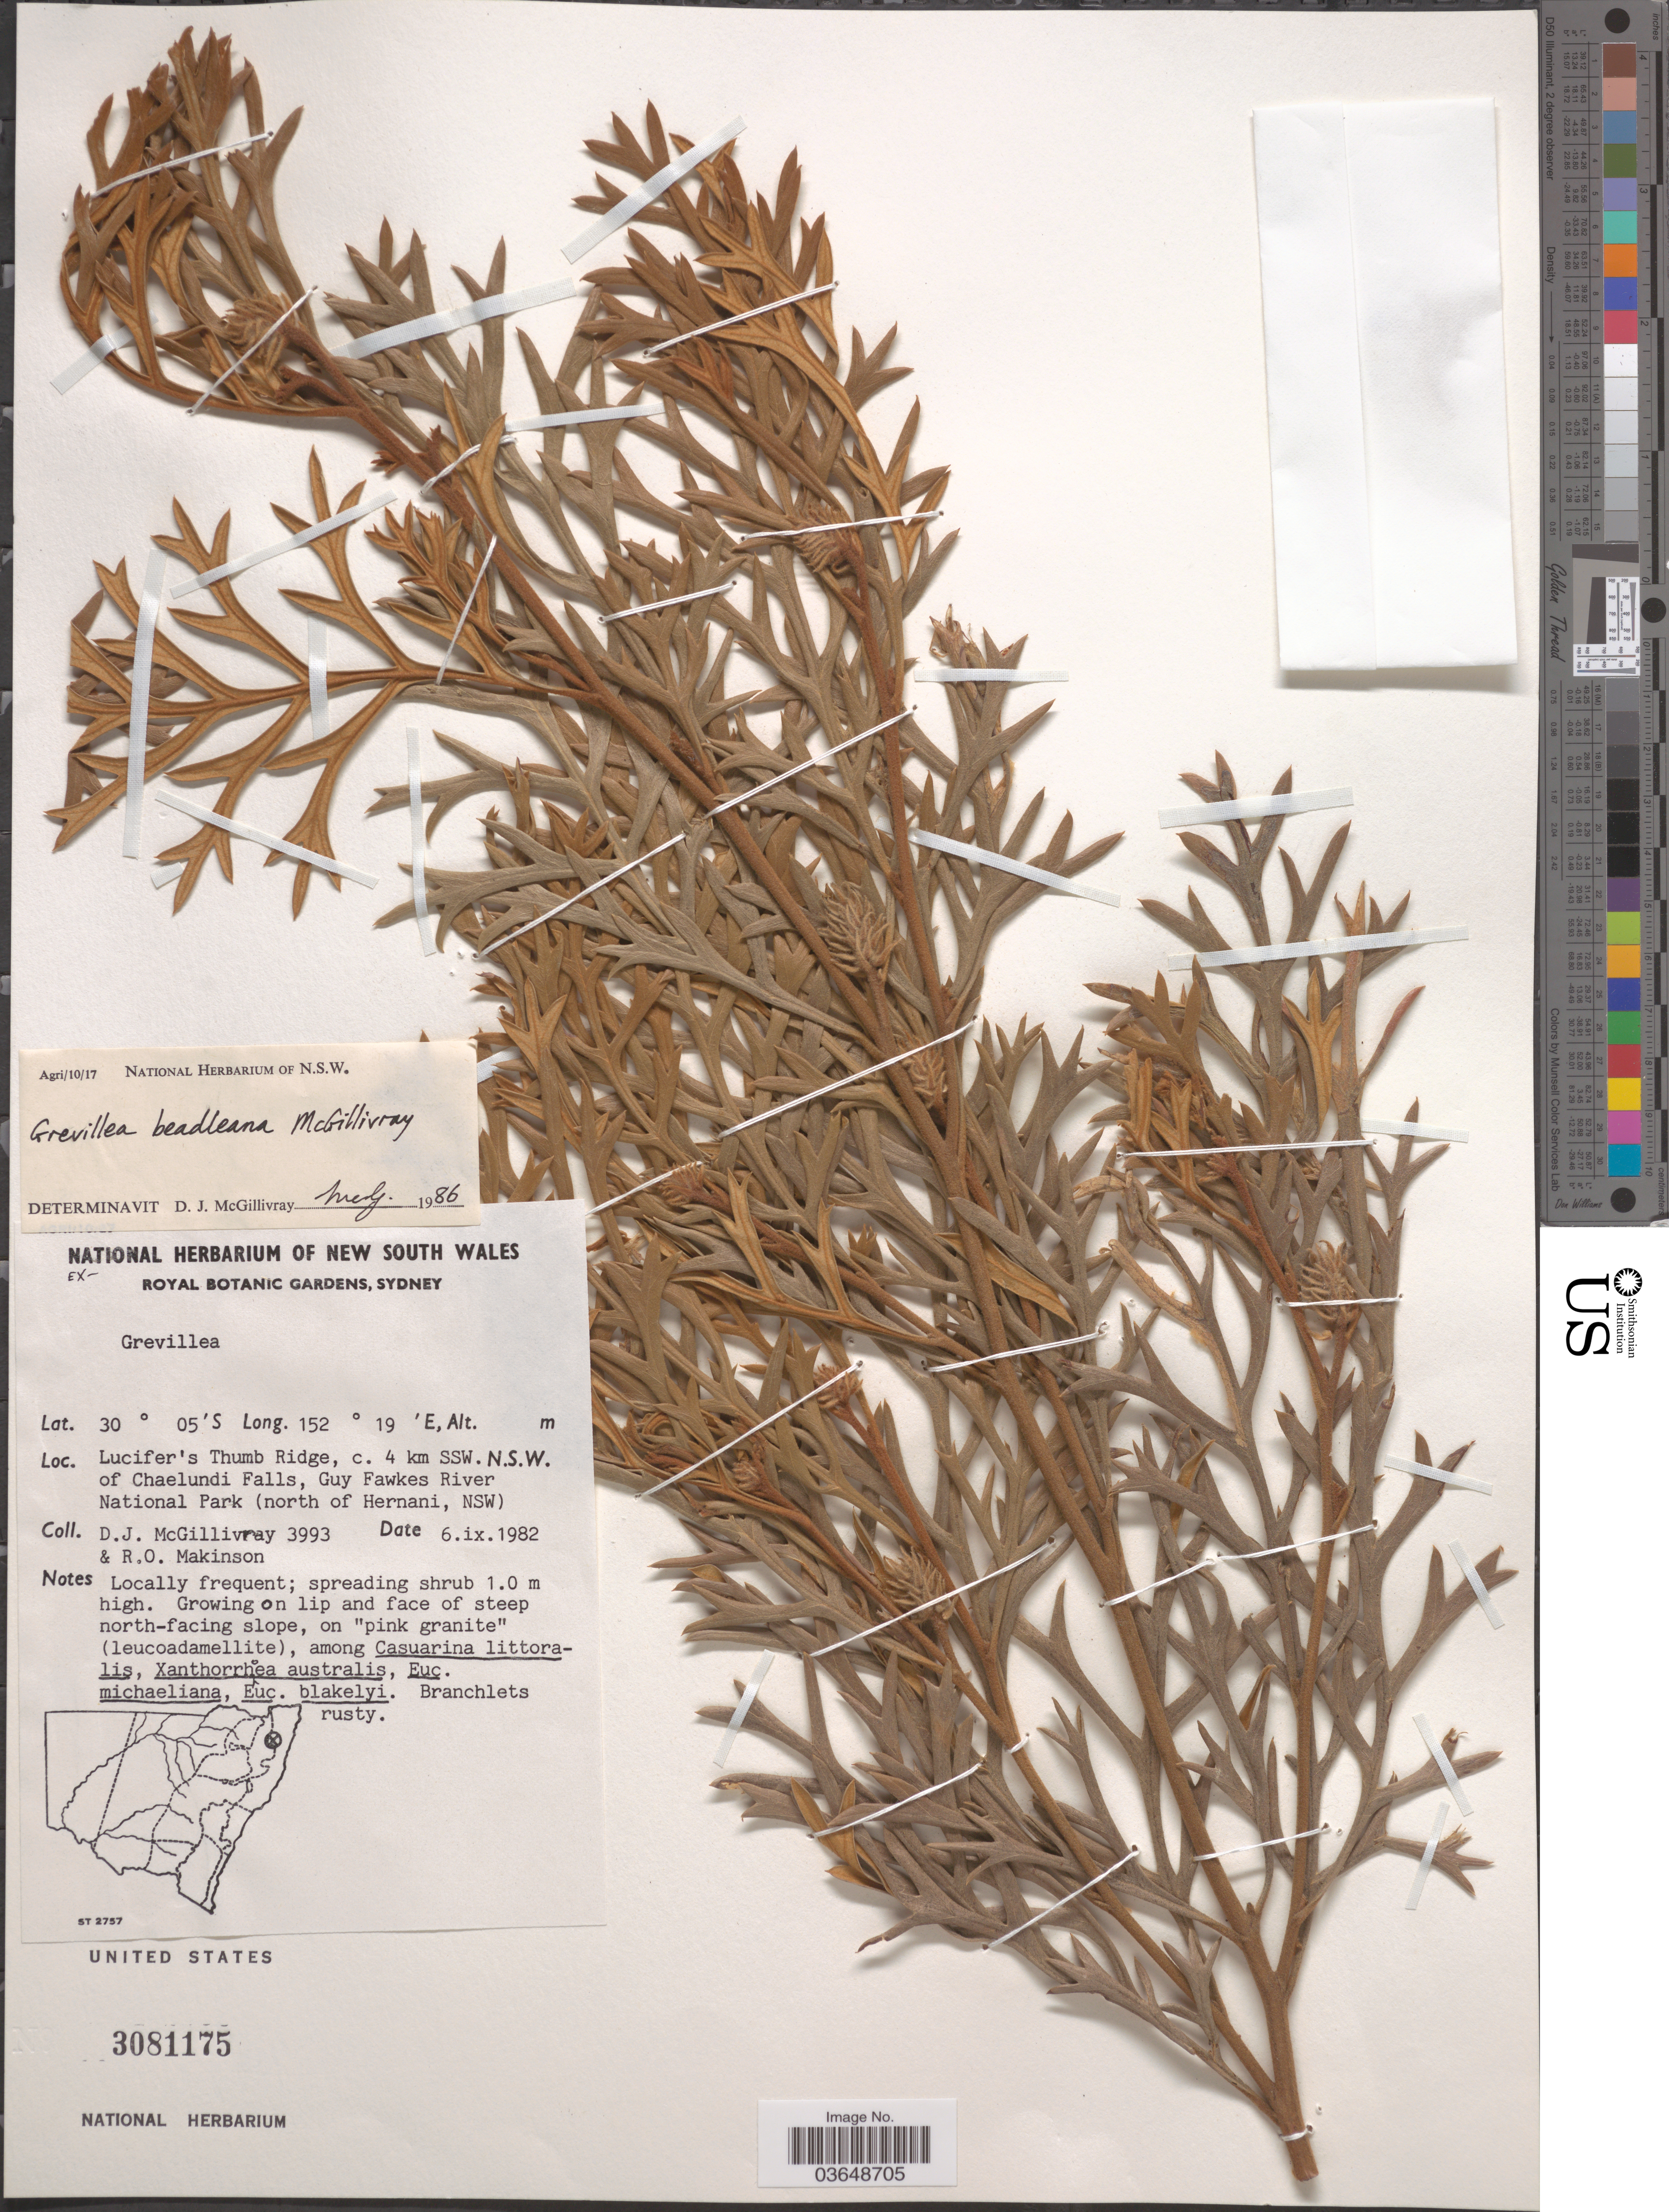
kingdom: Plantae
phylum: Tracheophyta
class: Magnoliopsida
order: Proteales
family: Proteaceae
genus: Grevillea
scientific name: Grevillea beadleana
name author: McGill.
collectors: D. J. McGillivray & R. Makinson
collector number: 3993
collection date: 1982-09-06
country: Australia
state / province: New South Wales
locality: Lucifer's Thumb Ridge, c. 4 km SSW. of Chaelundi Falls, Guy Fawkes River National Park (north of Hernani, NSW).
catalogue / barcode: US 3081175